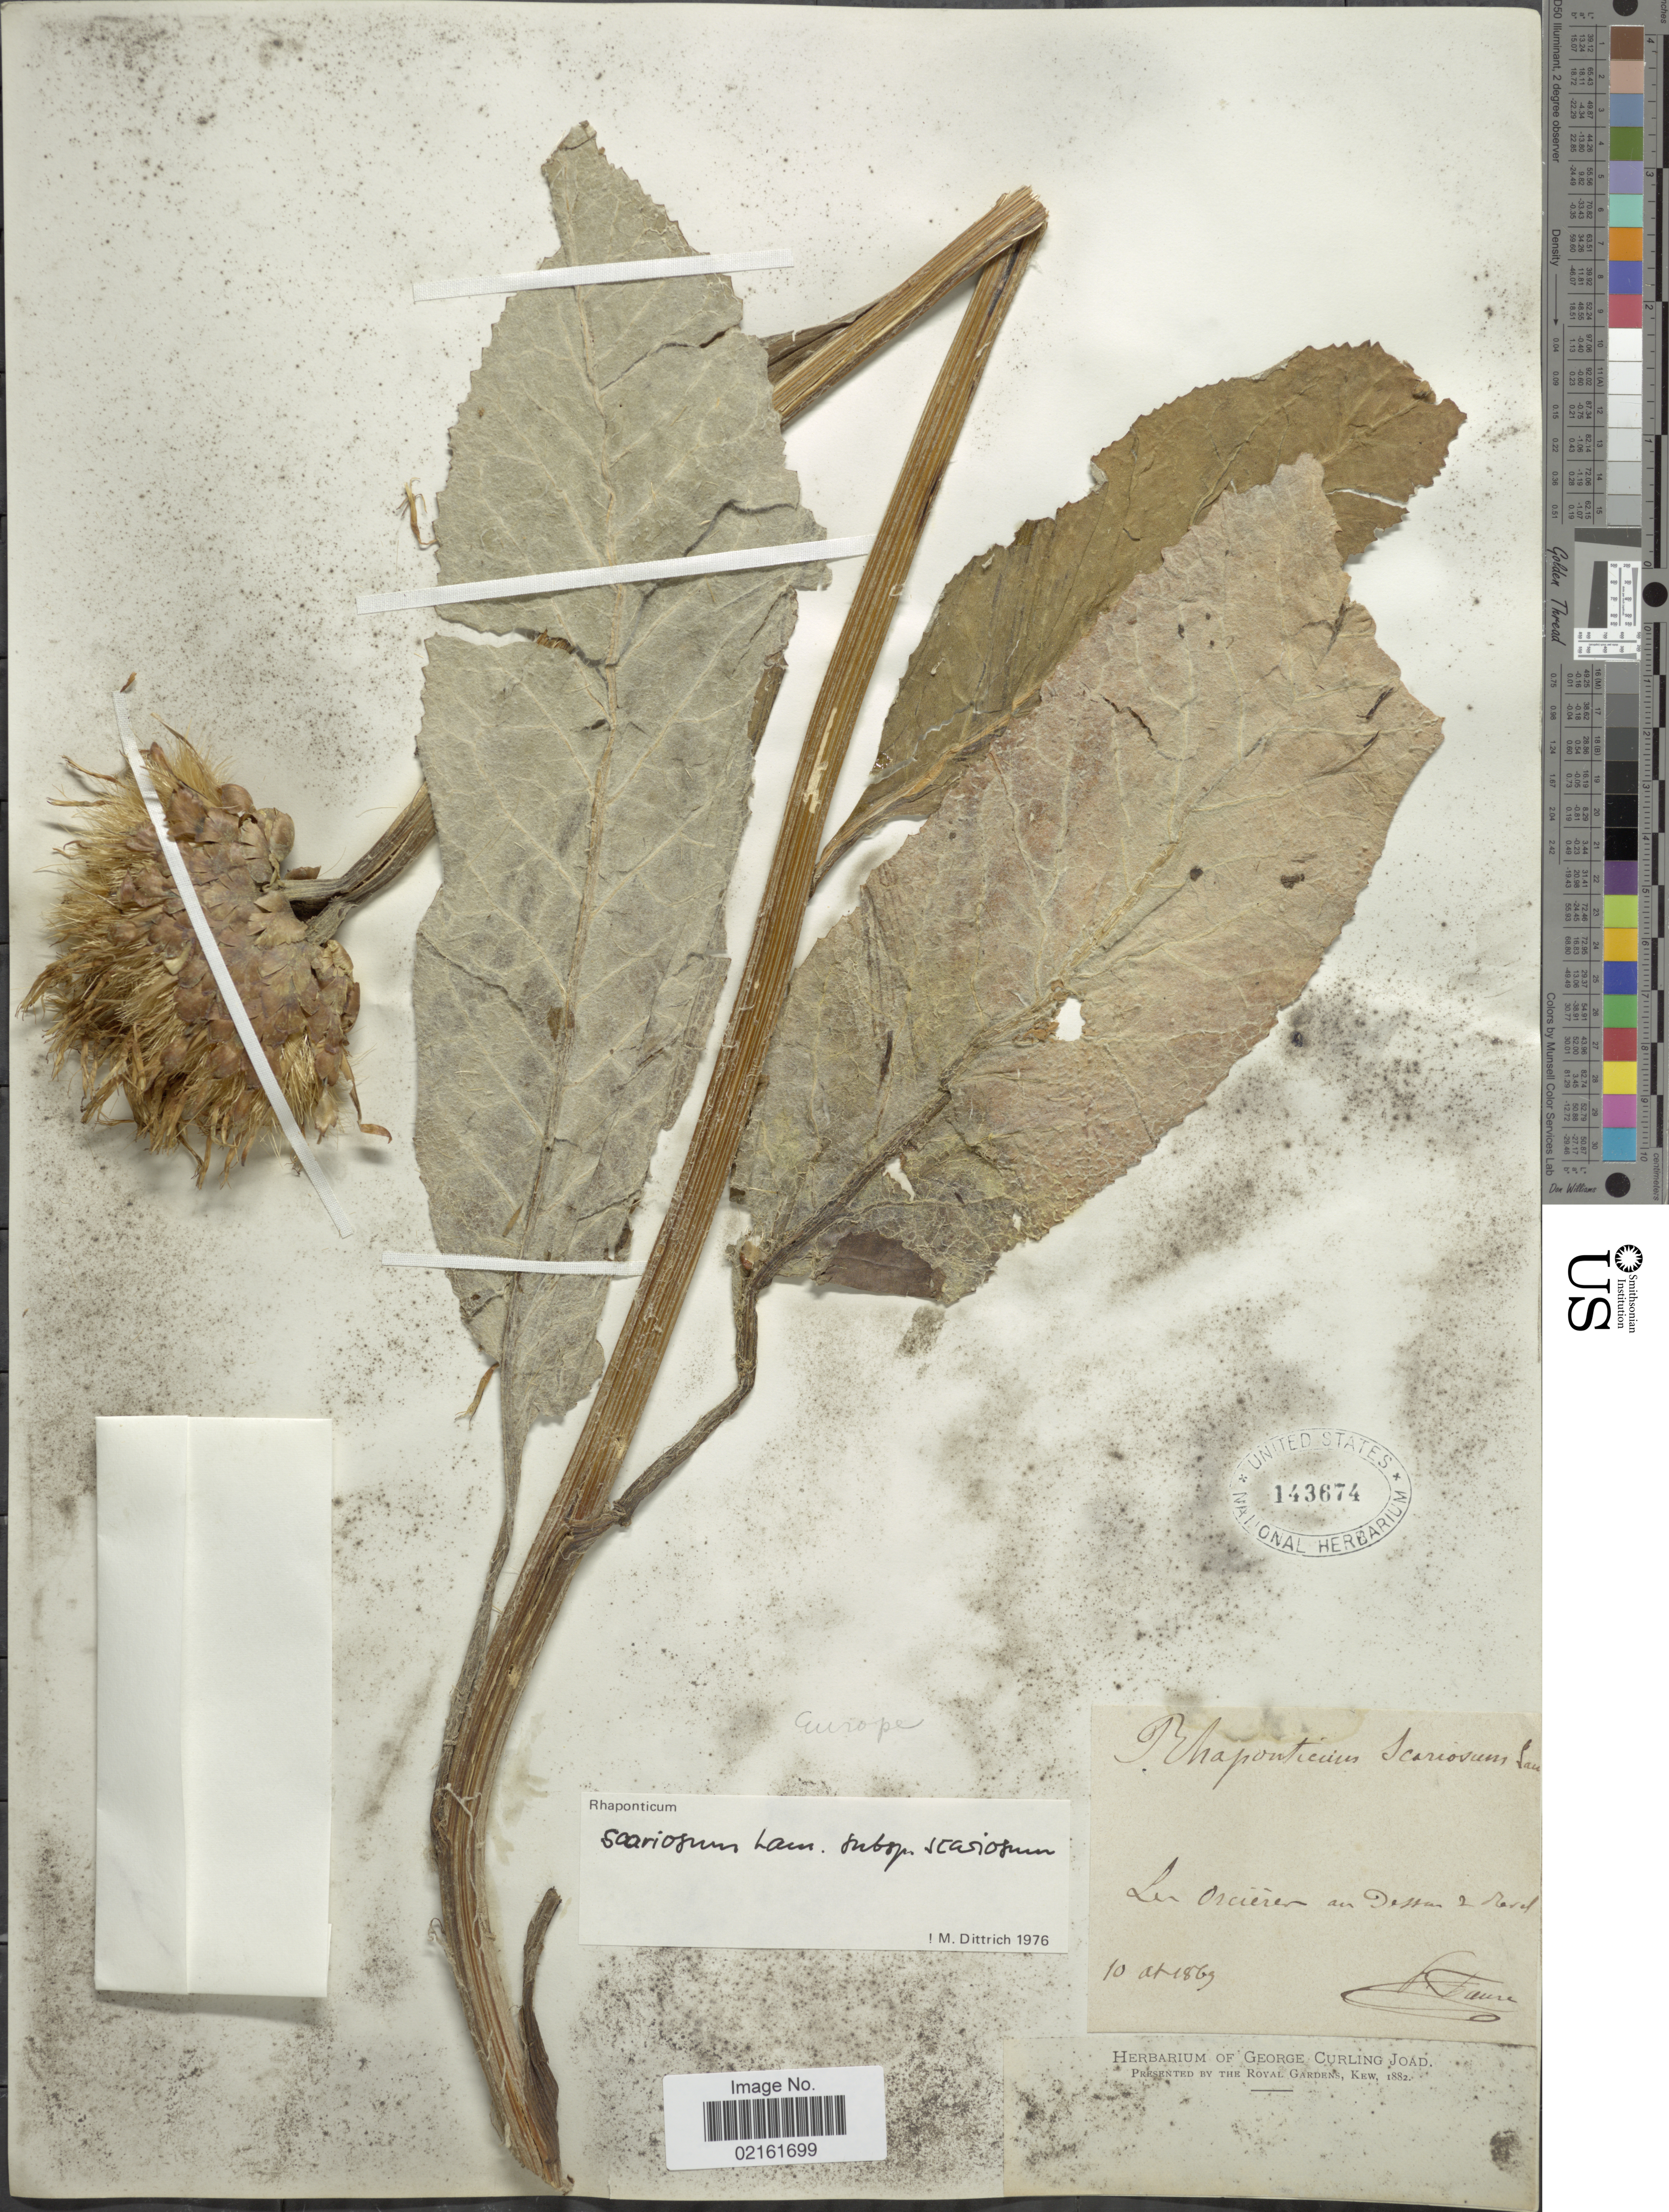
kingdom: Plantae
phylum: Tracheophyta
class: Magnoliopsida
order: Asterales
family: Asteraceae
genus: Centaurea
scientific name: Centaurea scariosa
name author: Lam.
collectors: A. Faure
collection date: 1869-08-10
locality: Les orcieres au Dessen 2 bord [interpreted] Europe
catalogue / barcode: US 143674